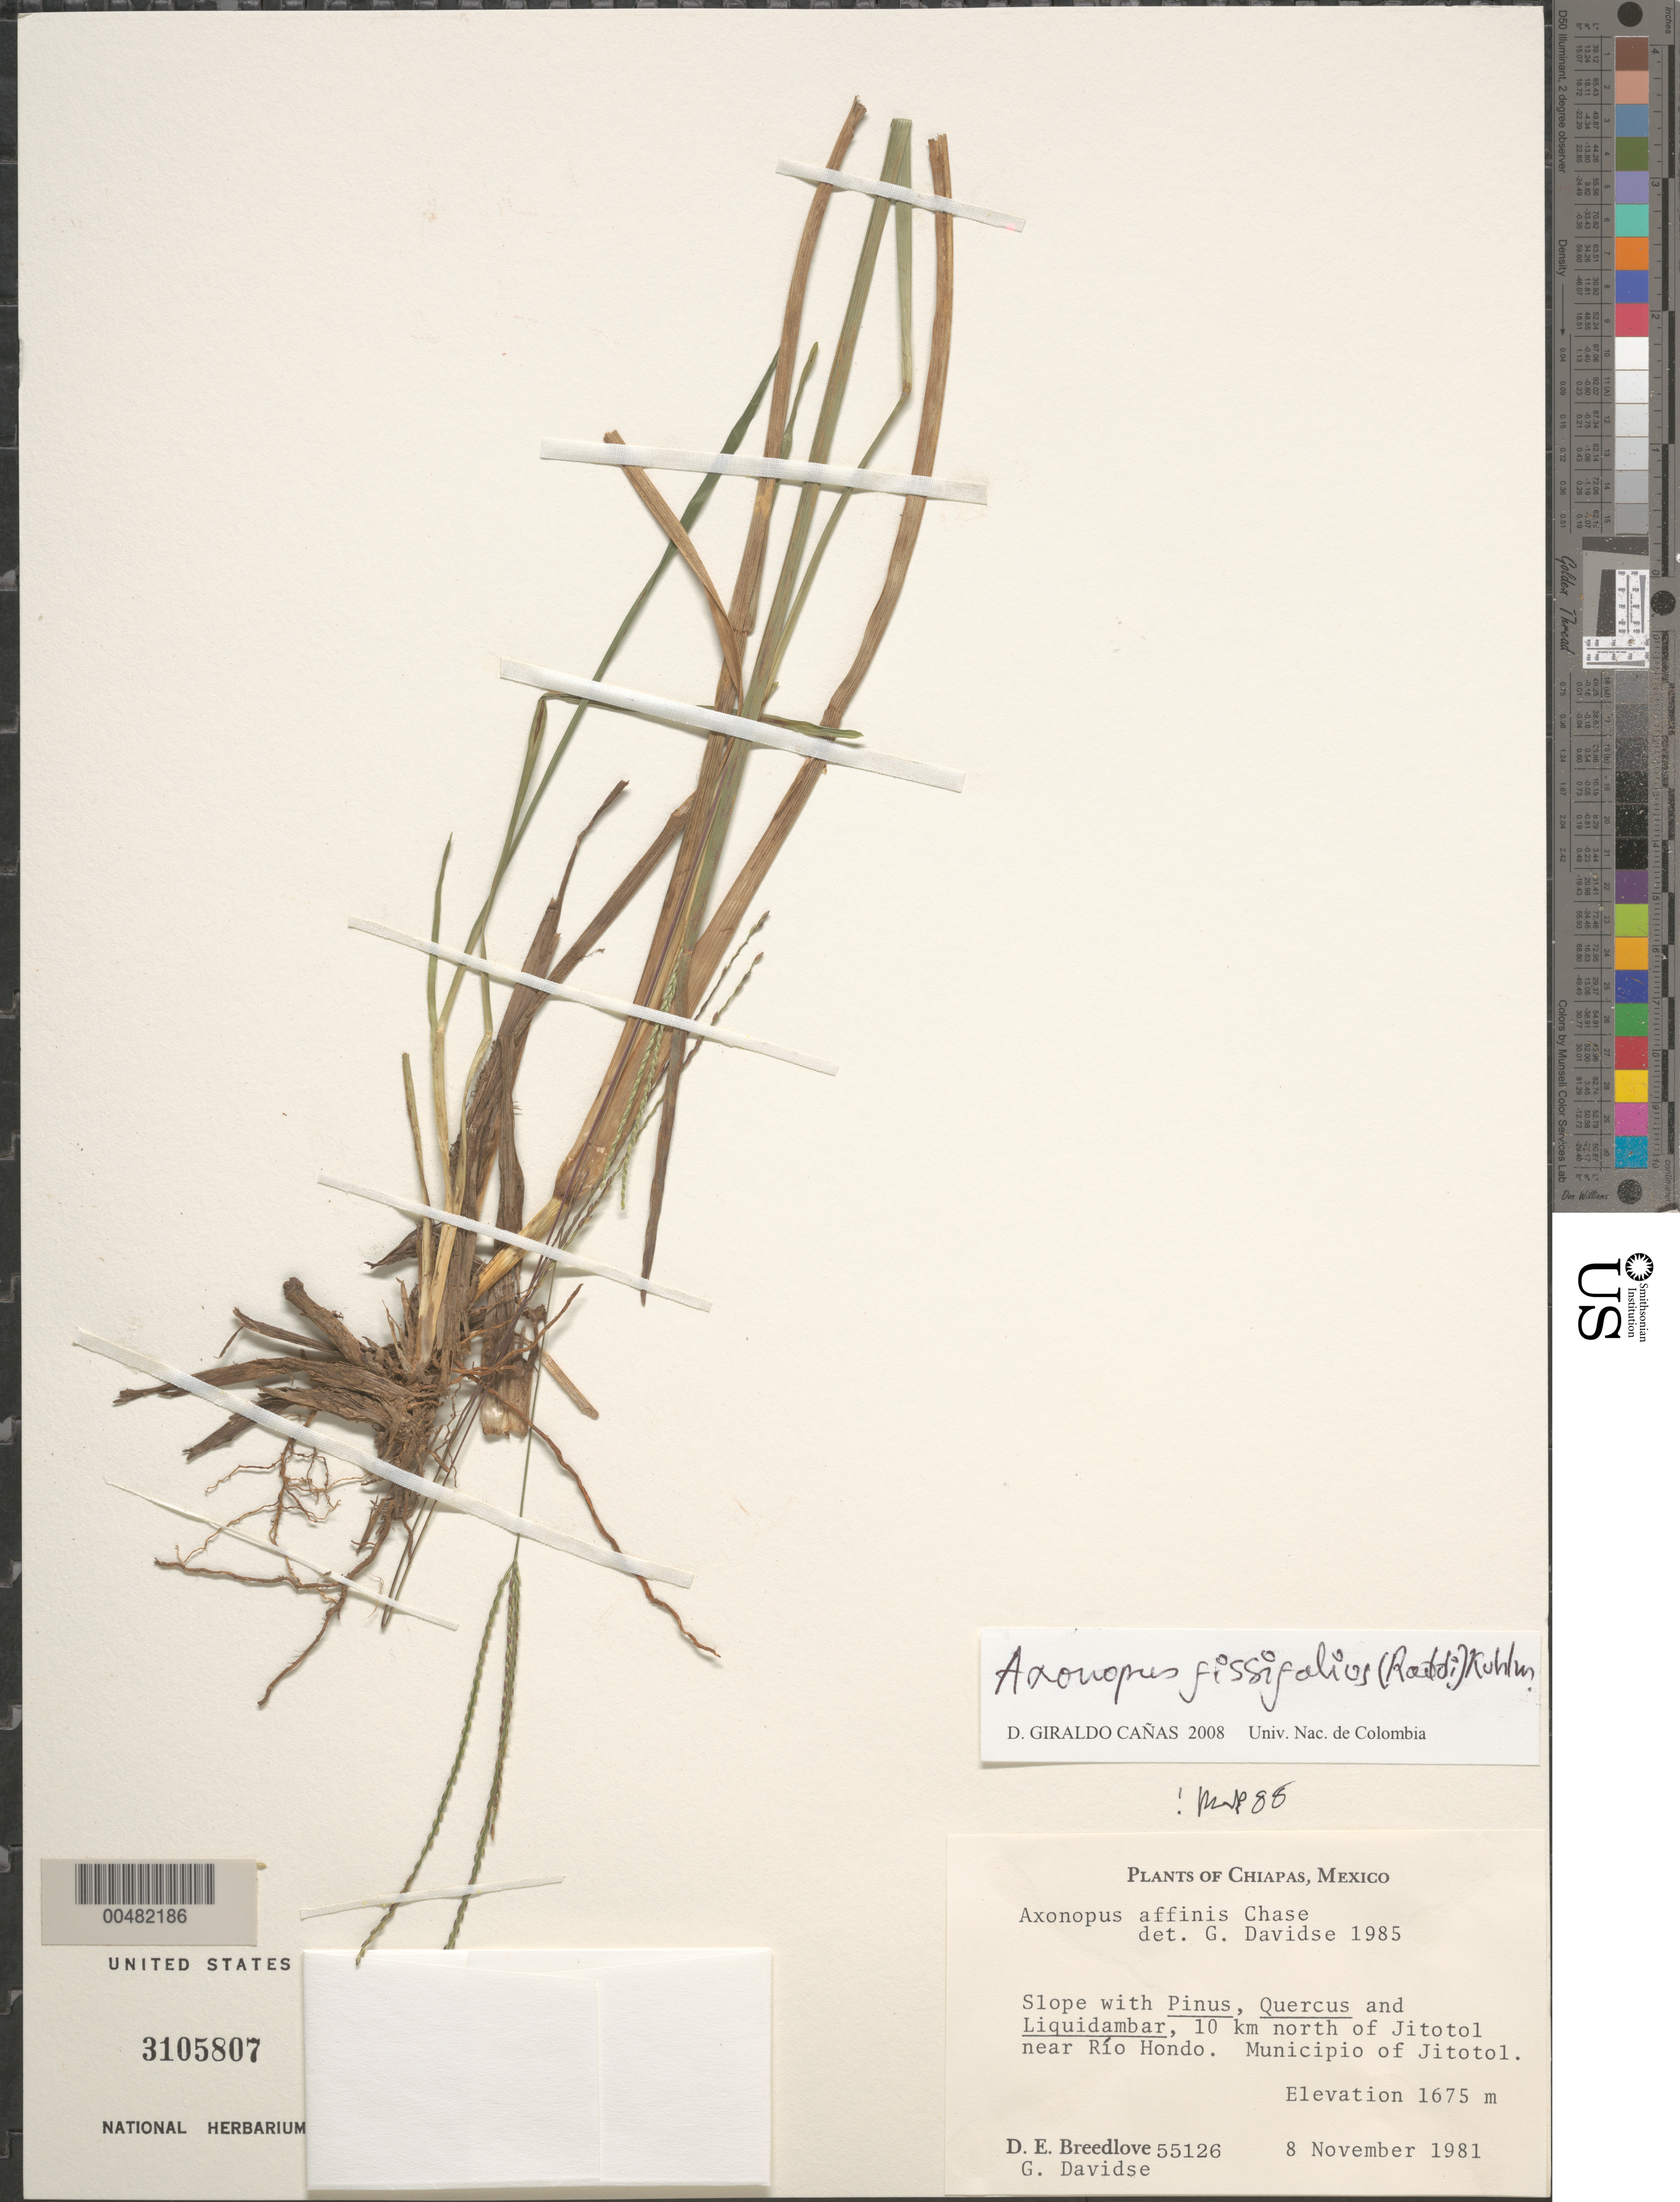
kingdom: Plantae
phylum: Tracheophyta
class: Liliopsida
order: Poales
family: Poaceae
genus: Axonopus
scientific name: Axonopus fissifolius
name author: (Raddi) Kuhlm.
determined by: Pohl, R. W.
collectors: D. E. Breedlove & G. Davidse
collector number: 55126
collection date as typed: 8 Nov 1981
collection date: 1981-11-08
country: Mexico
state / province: Chiapas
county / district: Jitotol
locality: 10 km N of Jitotol near Río Hondo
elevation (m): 1675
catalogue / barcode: US 3105807